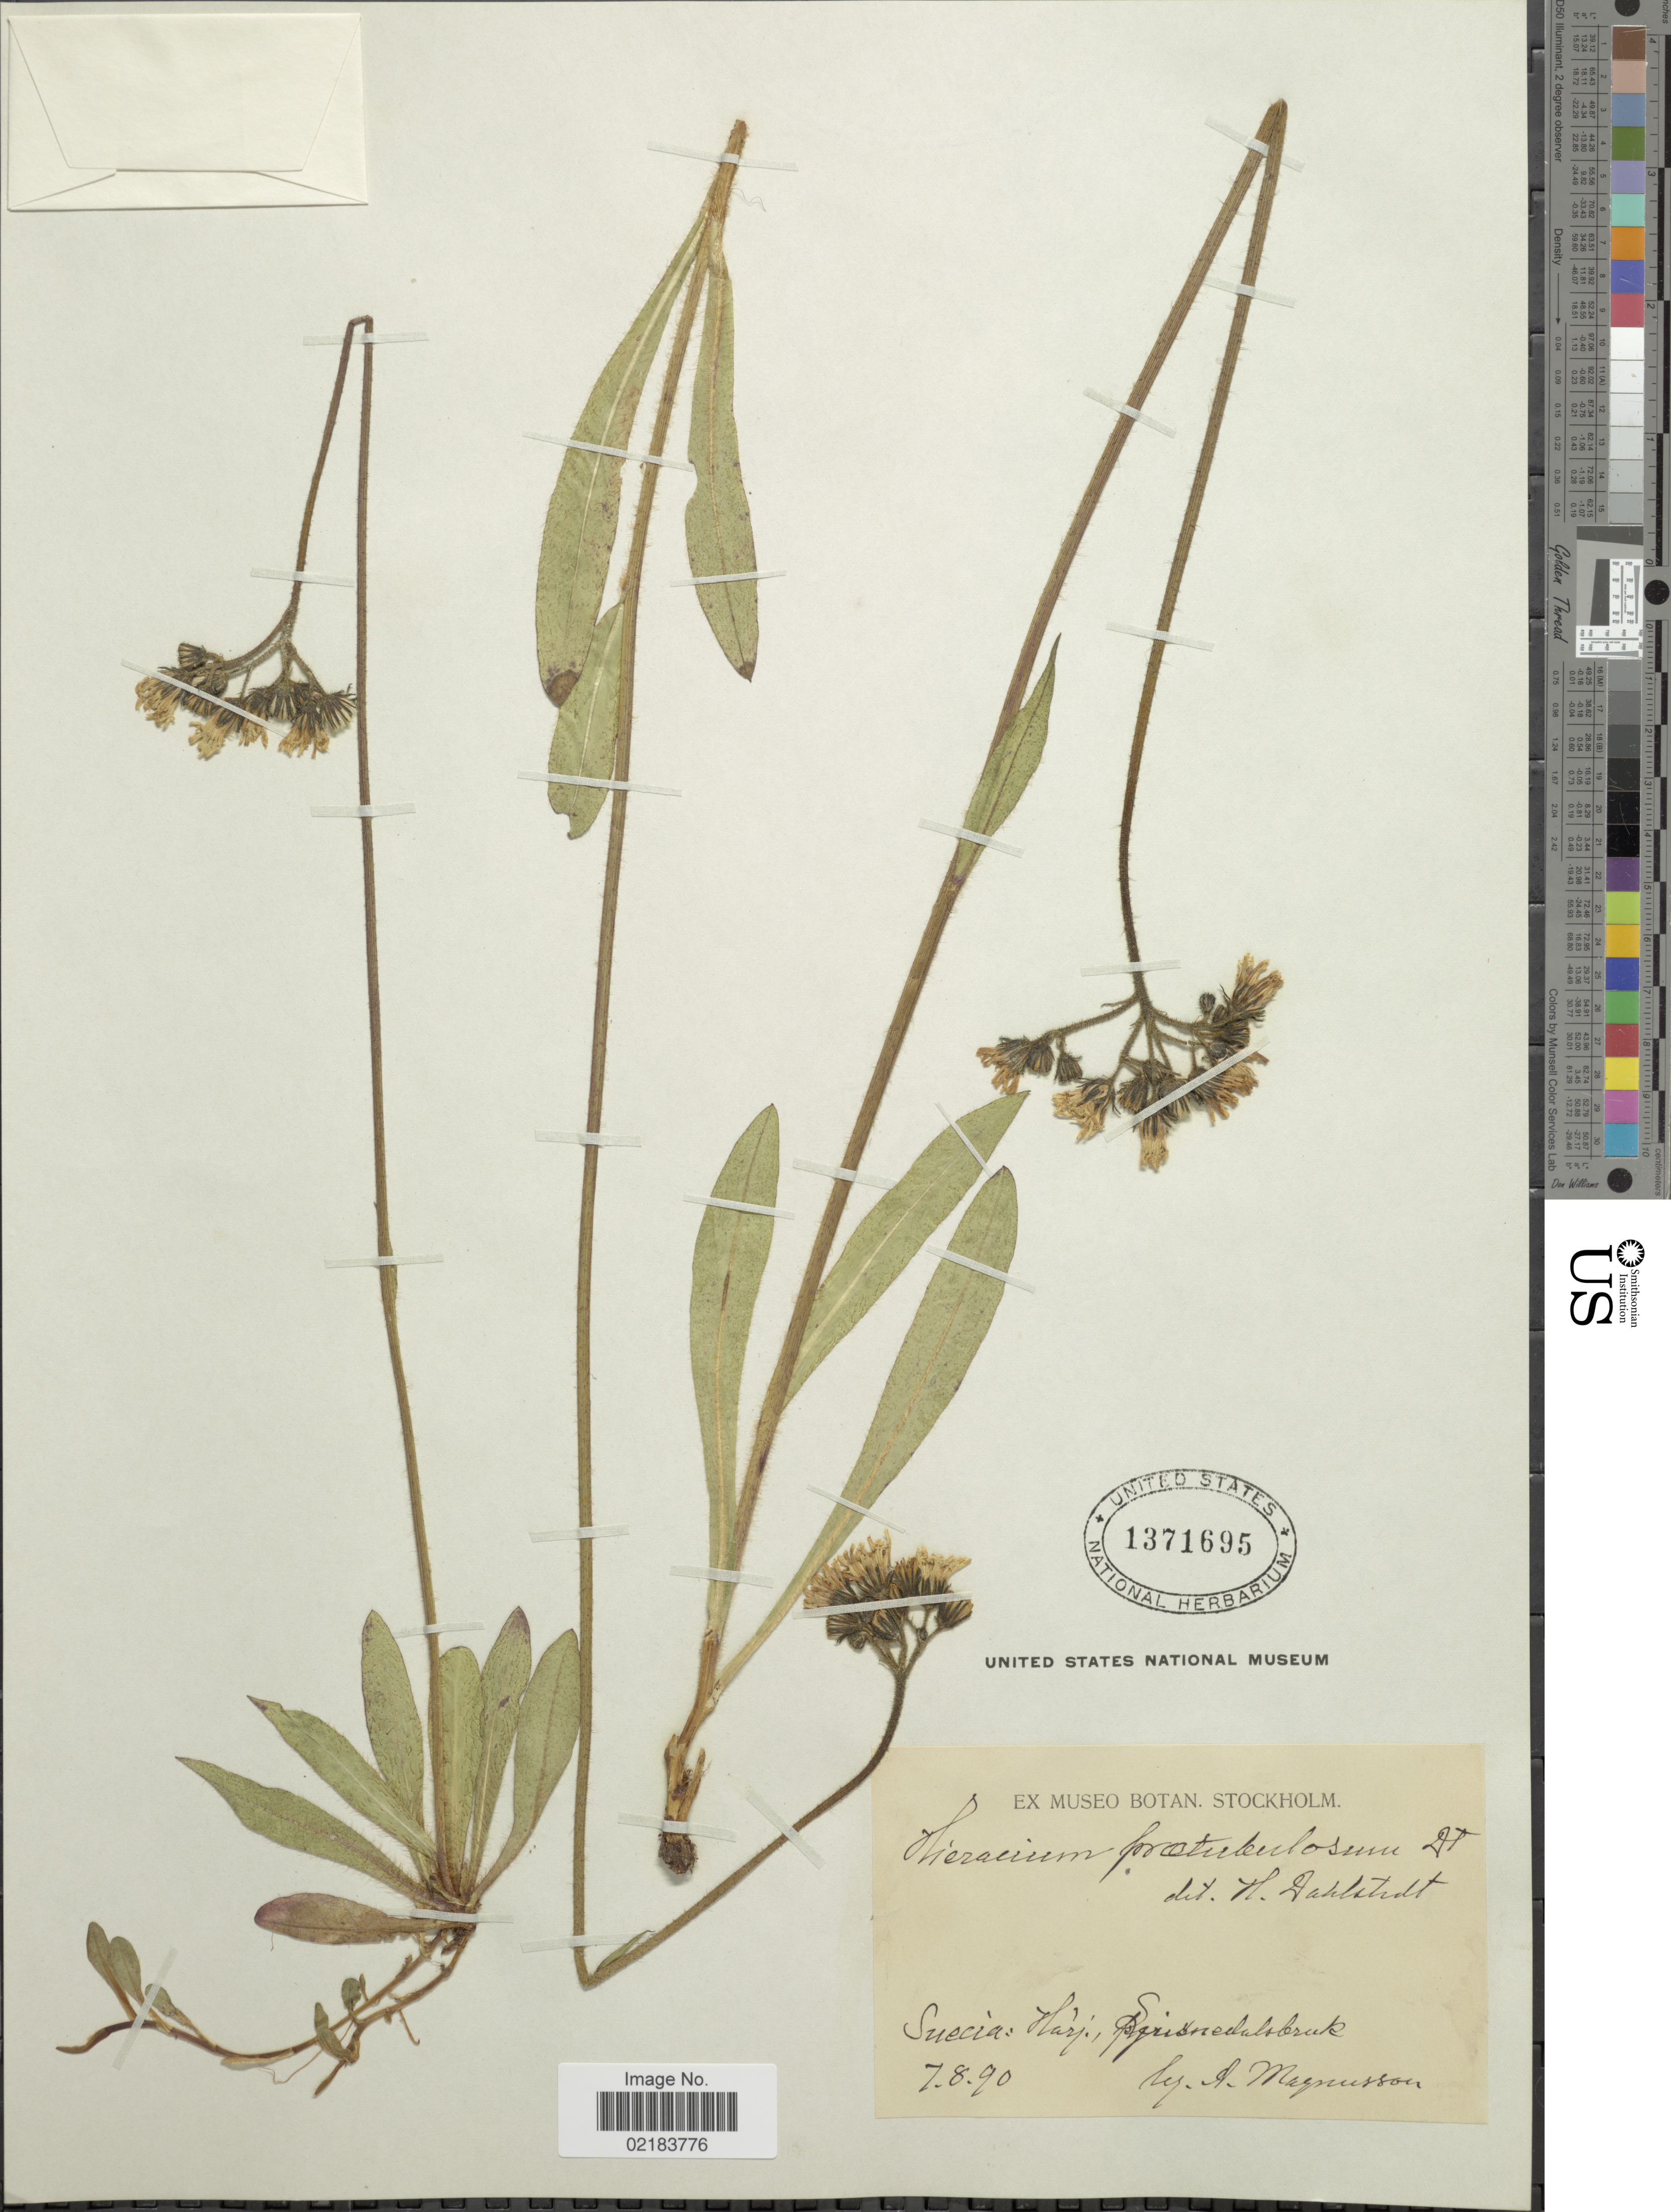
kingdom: Plantae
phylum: Tracheophyta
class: Magnoliopsida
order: Asterales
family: Asteraceae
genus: Hieracium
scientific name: Hieracium praetubulosum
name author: Dahlst.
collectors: A. Magnusson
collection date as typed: Transcribed d/m/y: 7/8/90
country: Sweden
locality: Suecia: Harj., [illegible text]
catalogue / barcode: US 1371695